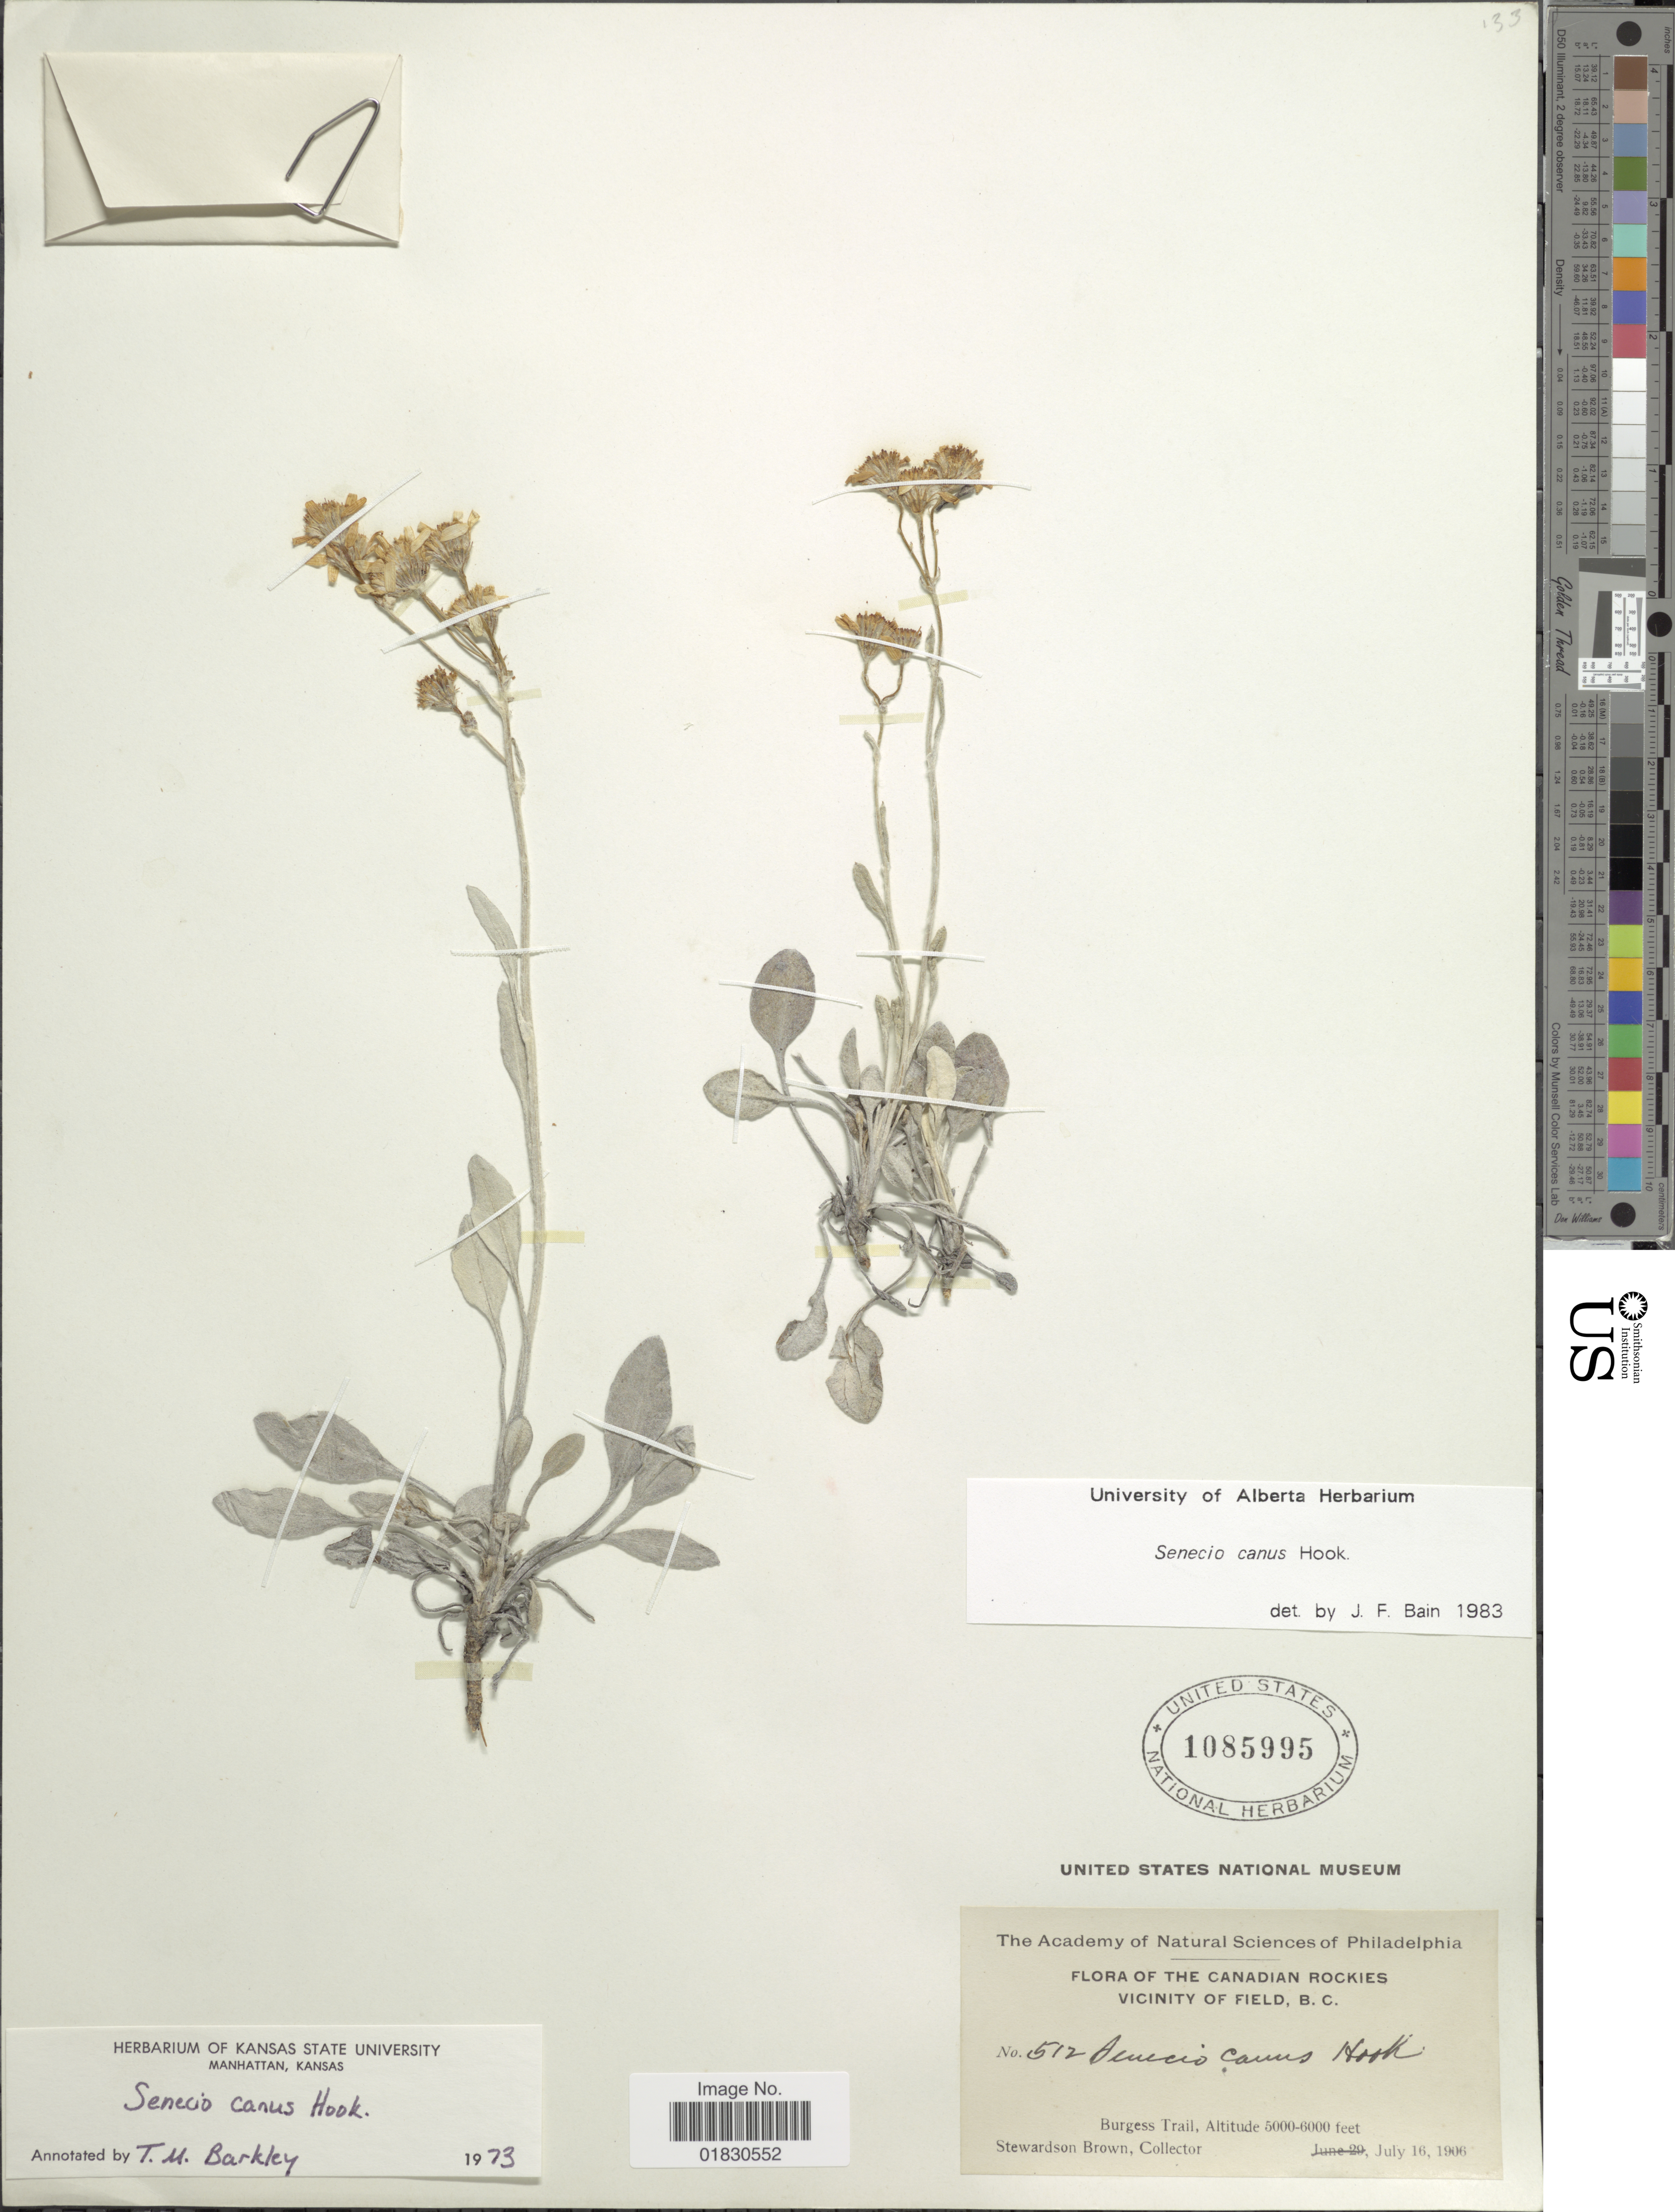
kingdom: Plantae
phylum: Tracheophyta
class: Magnoliopsida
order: Asterales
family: Asteraceae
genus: Packera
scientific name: Packera cana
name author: (Hook.) W.A. Weber & Á. Löve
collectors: S. Brown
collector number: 512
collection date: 1906-07-16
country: Canada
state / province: British Columbia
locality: The Canadian Rockies, Vicinity of Field, B. C. Burgess Trail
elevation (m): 1524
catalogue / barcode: US 1085995